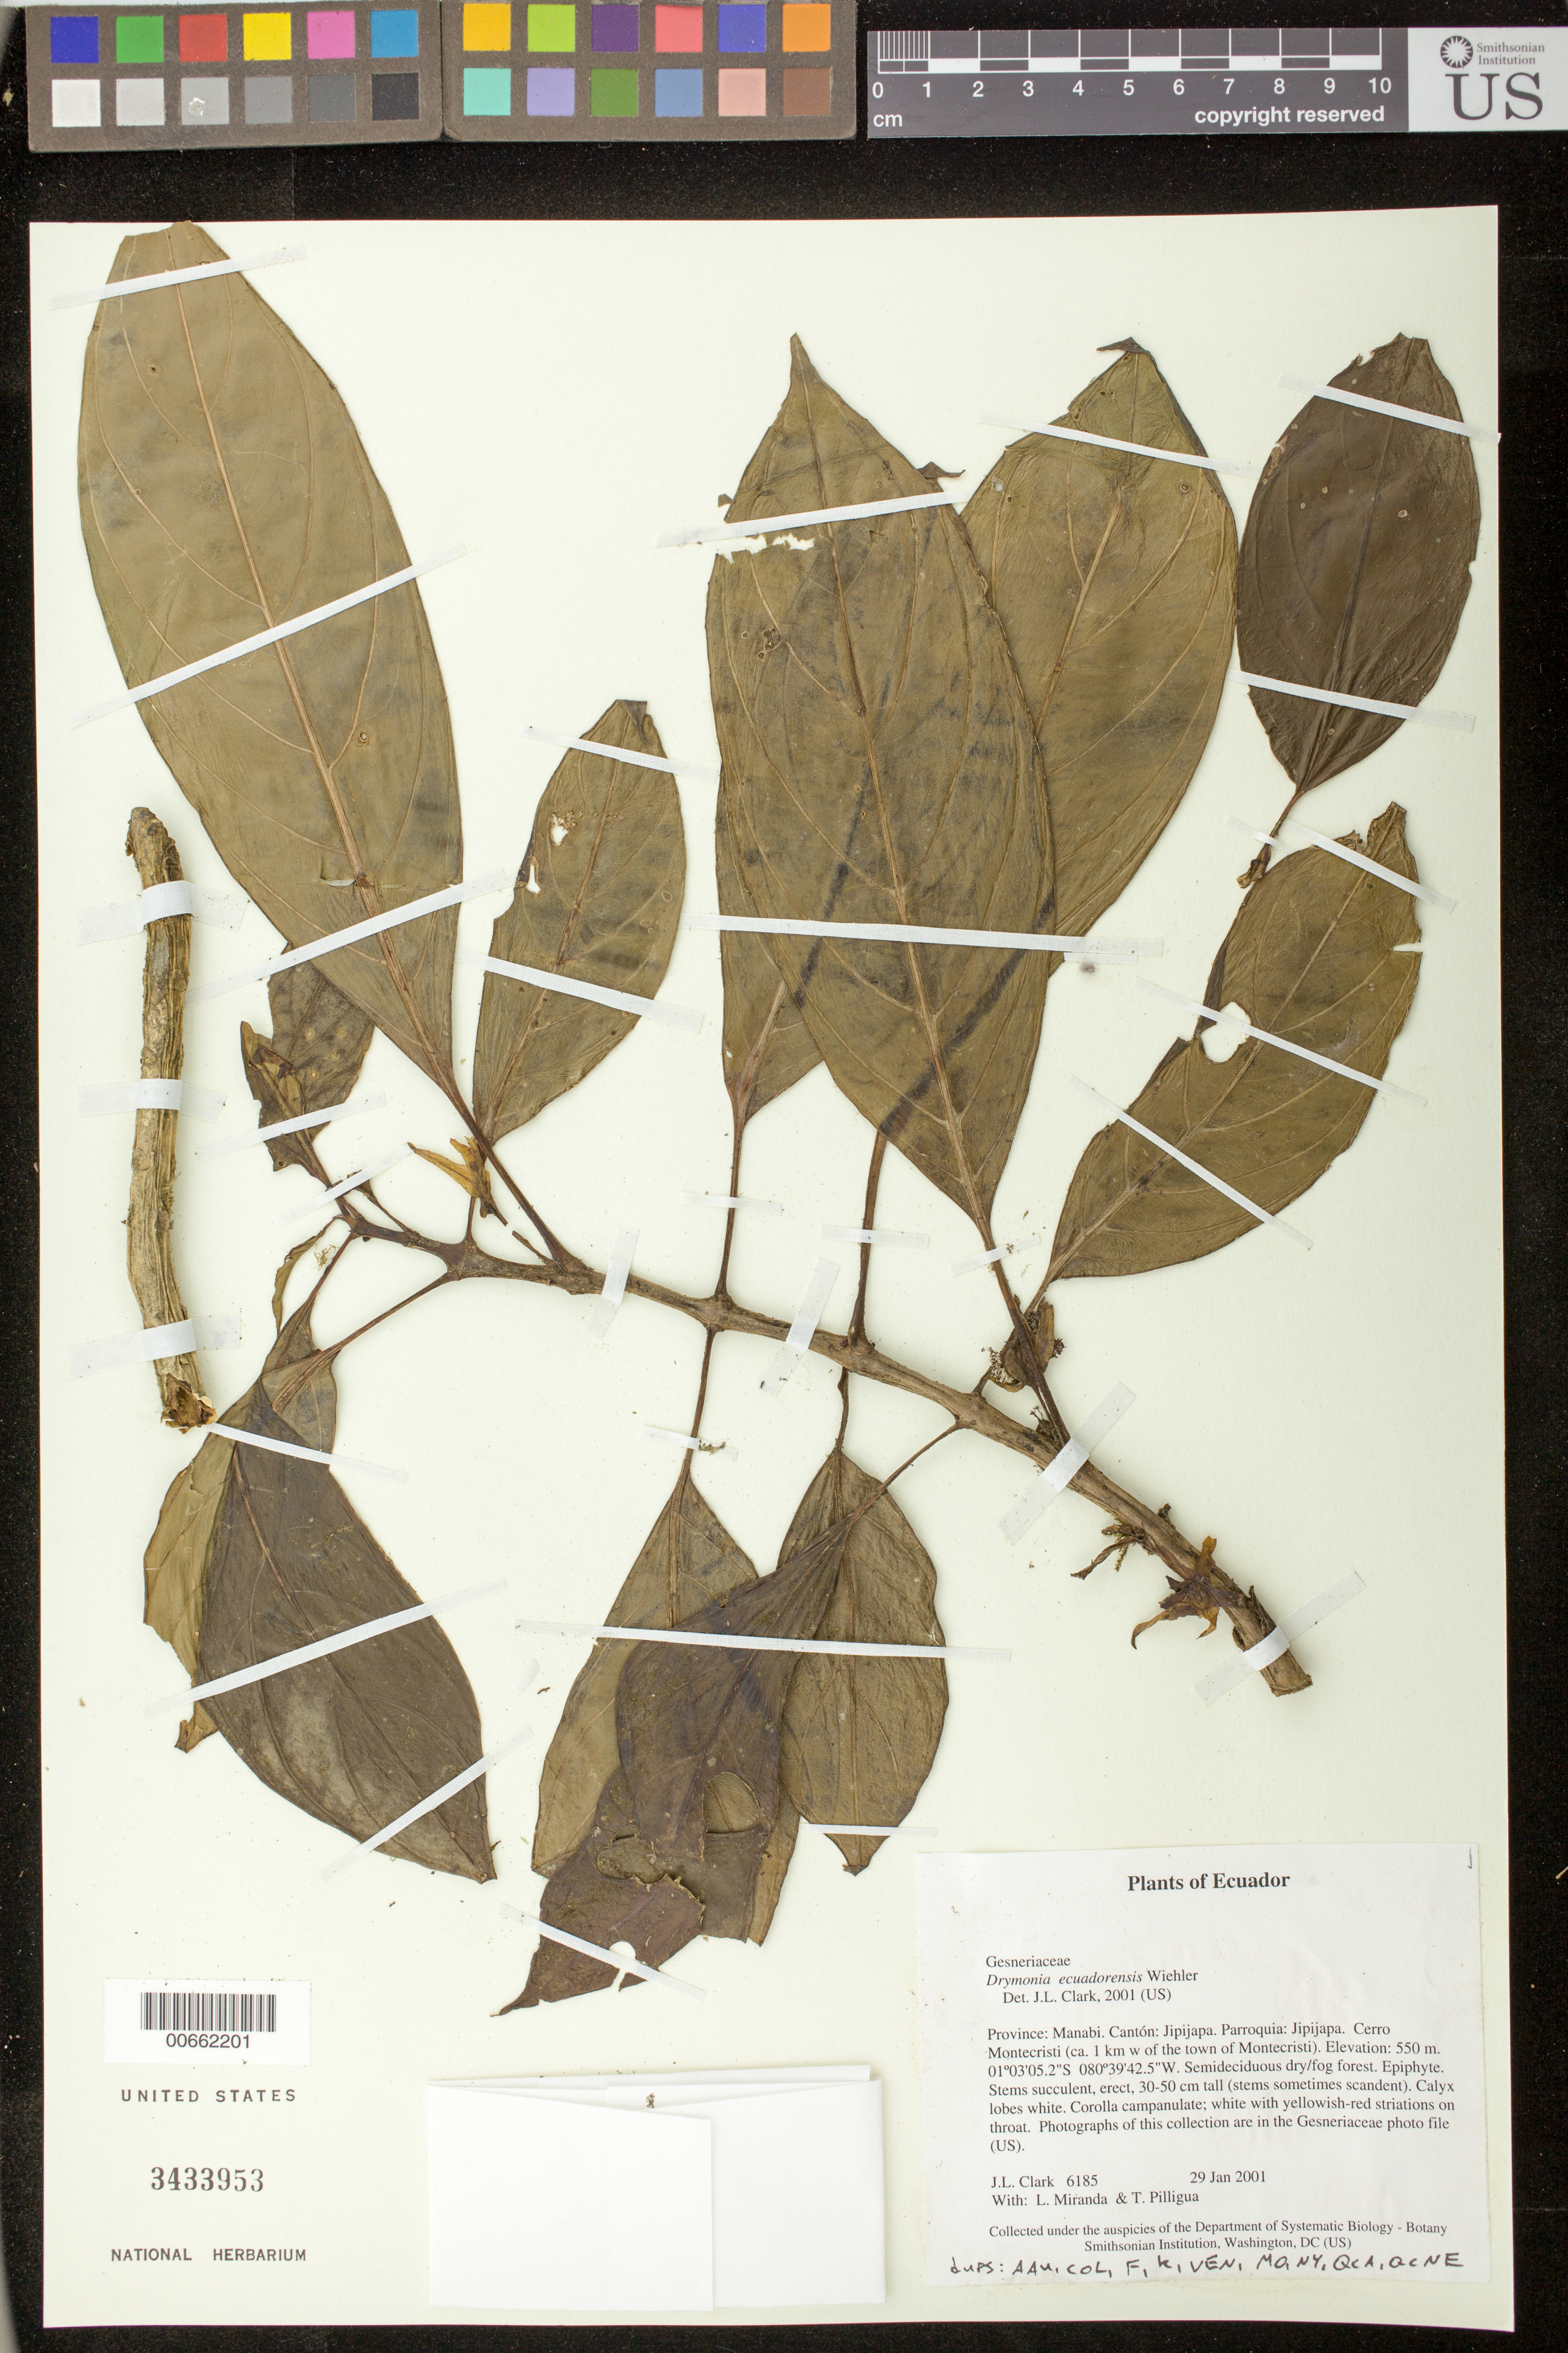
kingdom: Plantae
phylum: Tracheophyta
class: Magnoliopsida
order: Lamiales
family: Gesneriaceae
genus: Drymonia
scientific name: Drymonia ecuadorensis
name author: Wiehler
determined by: Clark, J. L., (SEL), The Marie Selby Botanical Garden (UNITED STATES)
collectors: J. L. Clark, L. Miranda & T. Pilligua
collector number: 6185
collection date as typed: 29 Jan 2001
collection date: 2001-01-29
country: Ecuador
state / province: Manabí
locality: Jipijapa. Parroquia: Jipijapa. Cerro Montecristi (ca. 1 km w of the town of Montecristi).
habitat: Semideciduous dry/fog forest.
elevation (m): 550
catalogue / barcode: US 3433953